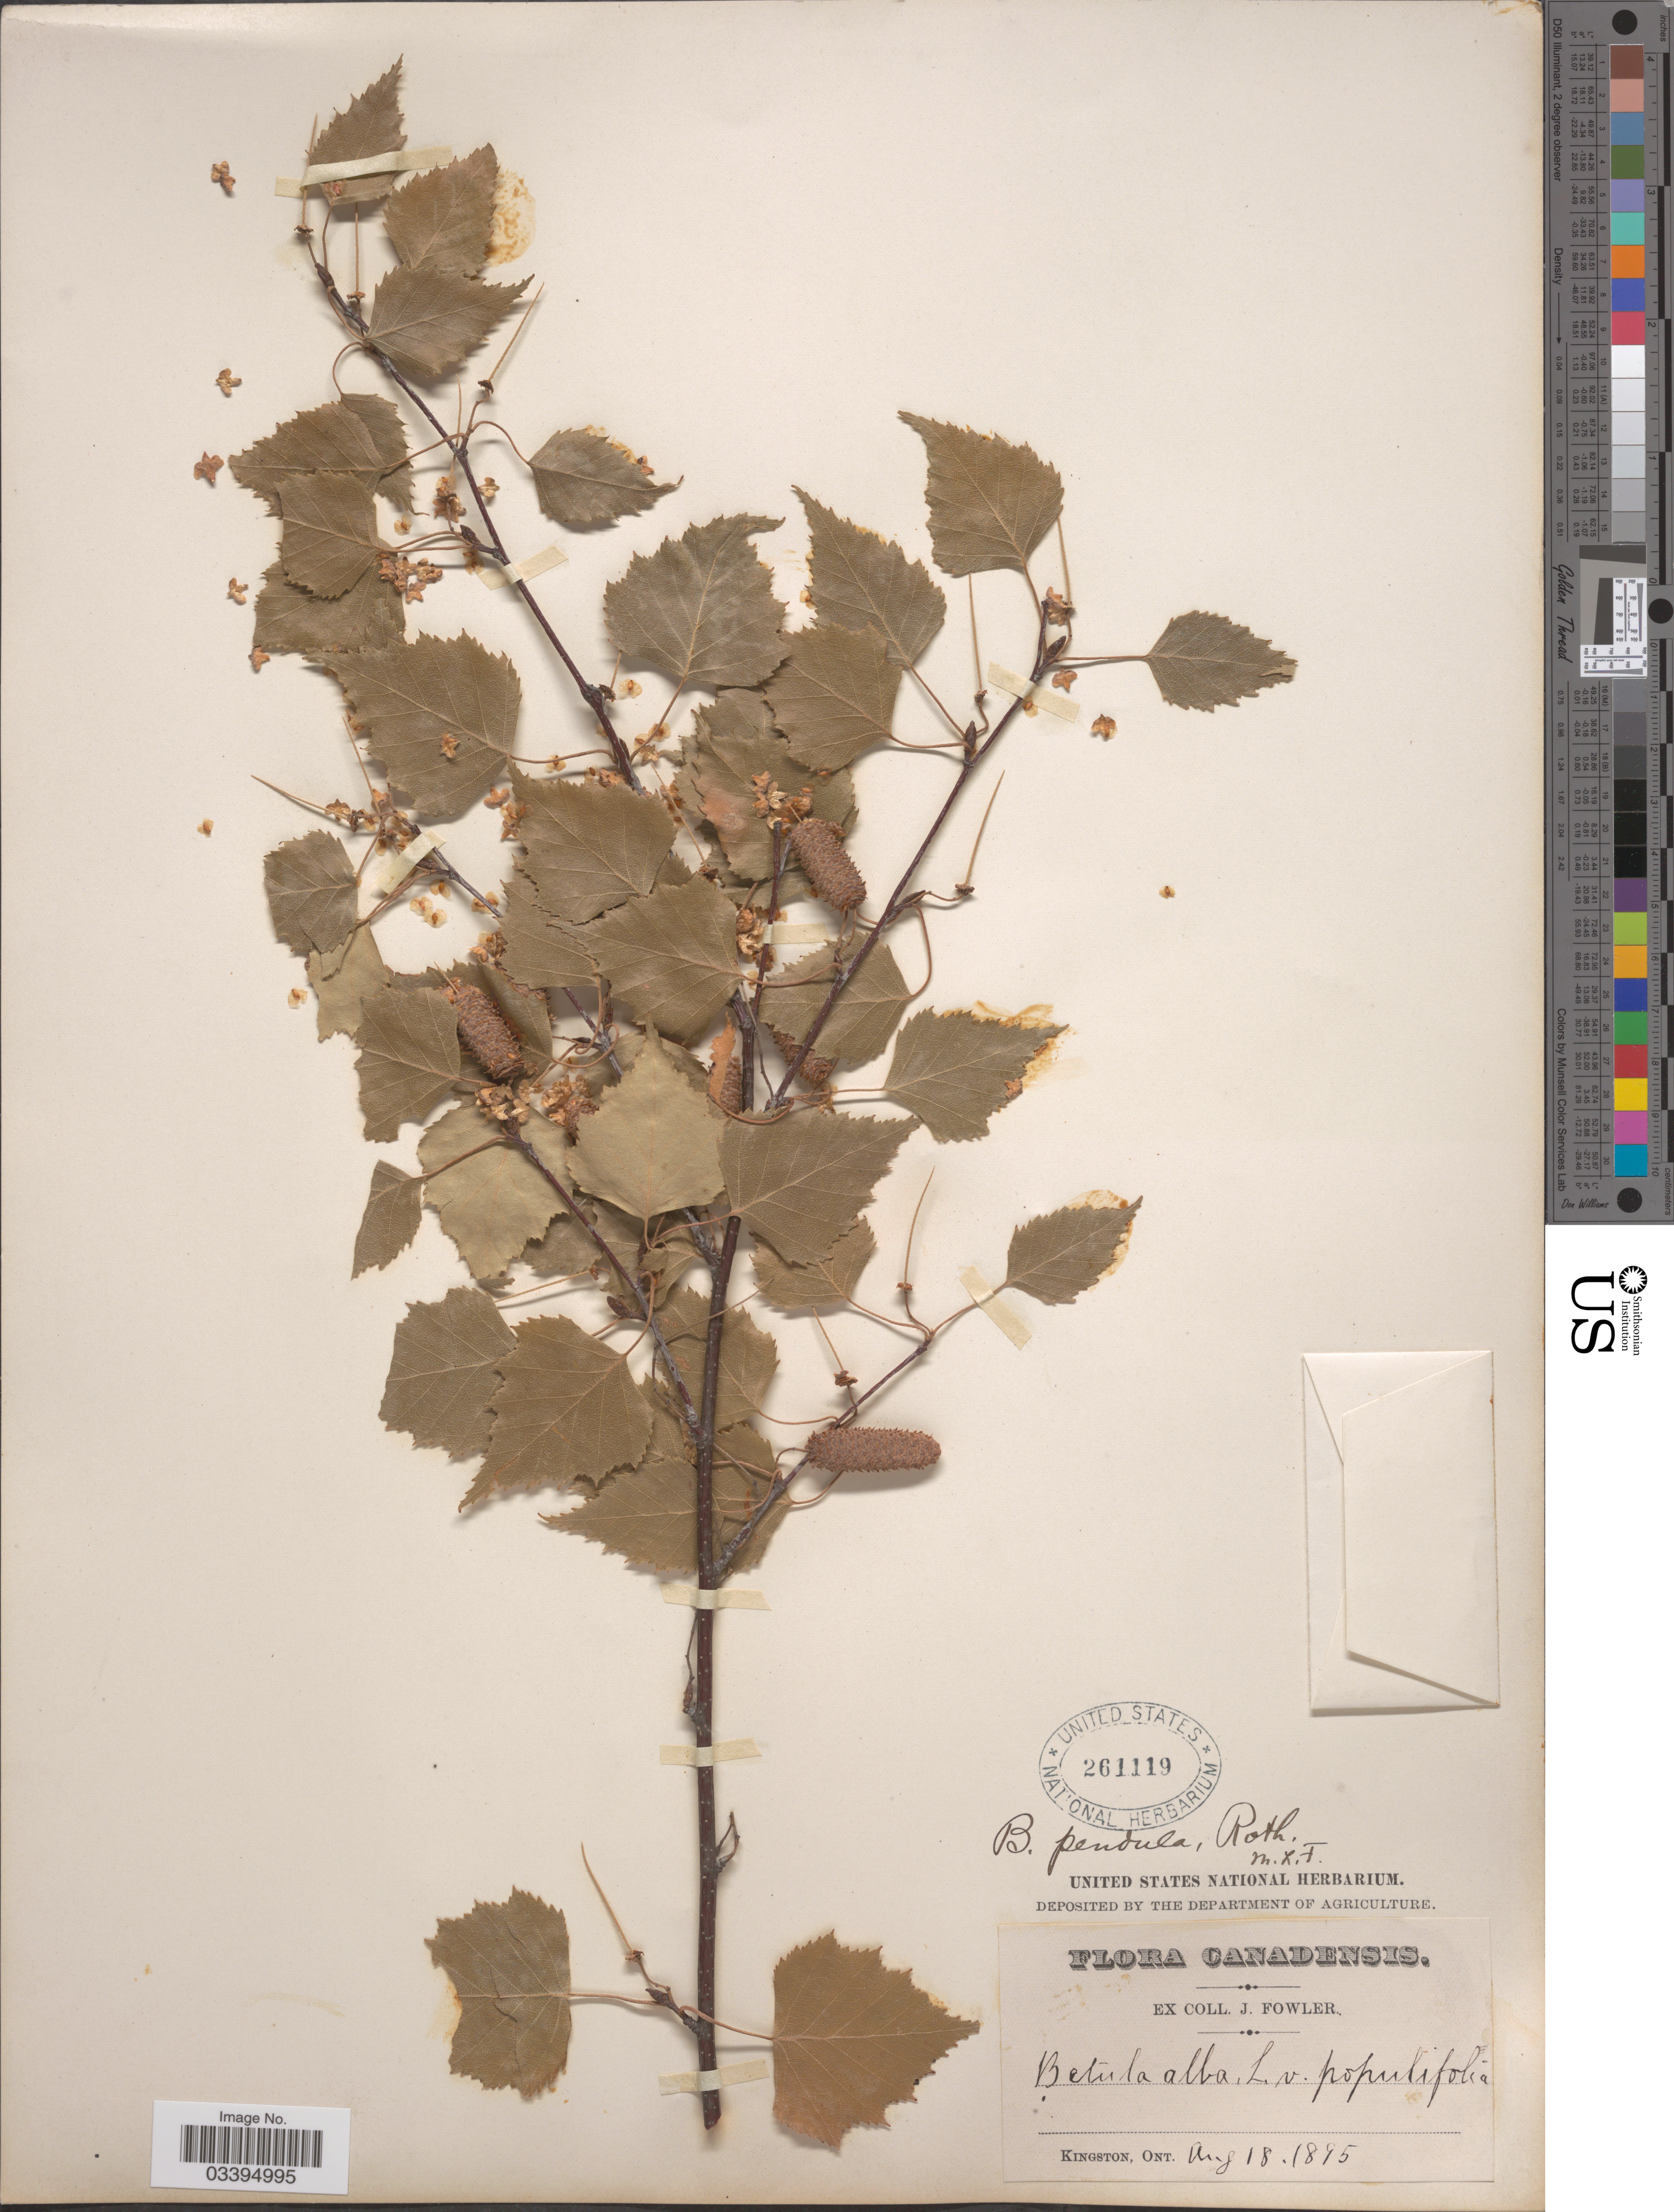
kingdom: Plantae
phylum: Tracheophyta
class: Magnoliopsida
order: Fagales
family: Betulaceae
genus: Betula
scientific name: Betula caerulea-grandis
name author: Blanch.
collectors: J. Fowler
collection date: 1895-08-18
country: Canada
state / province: Ontario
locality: Kingston, Ont.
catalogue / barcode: US 261119